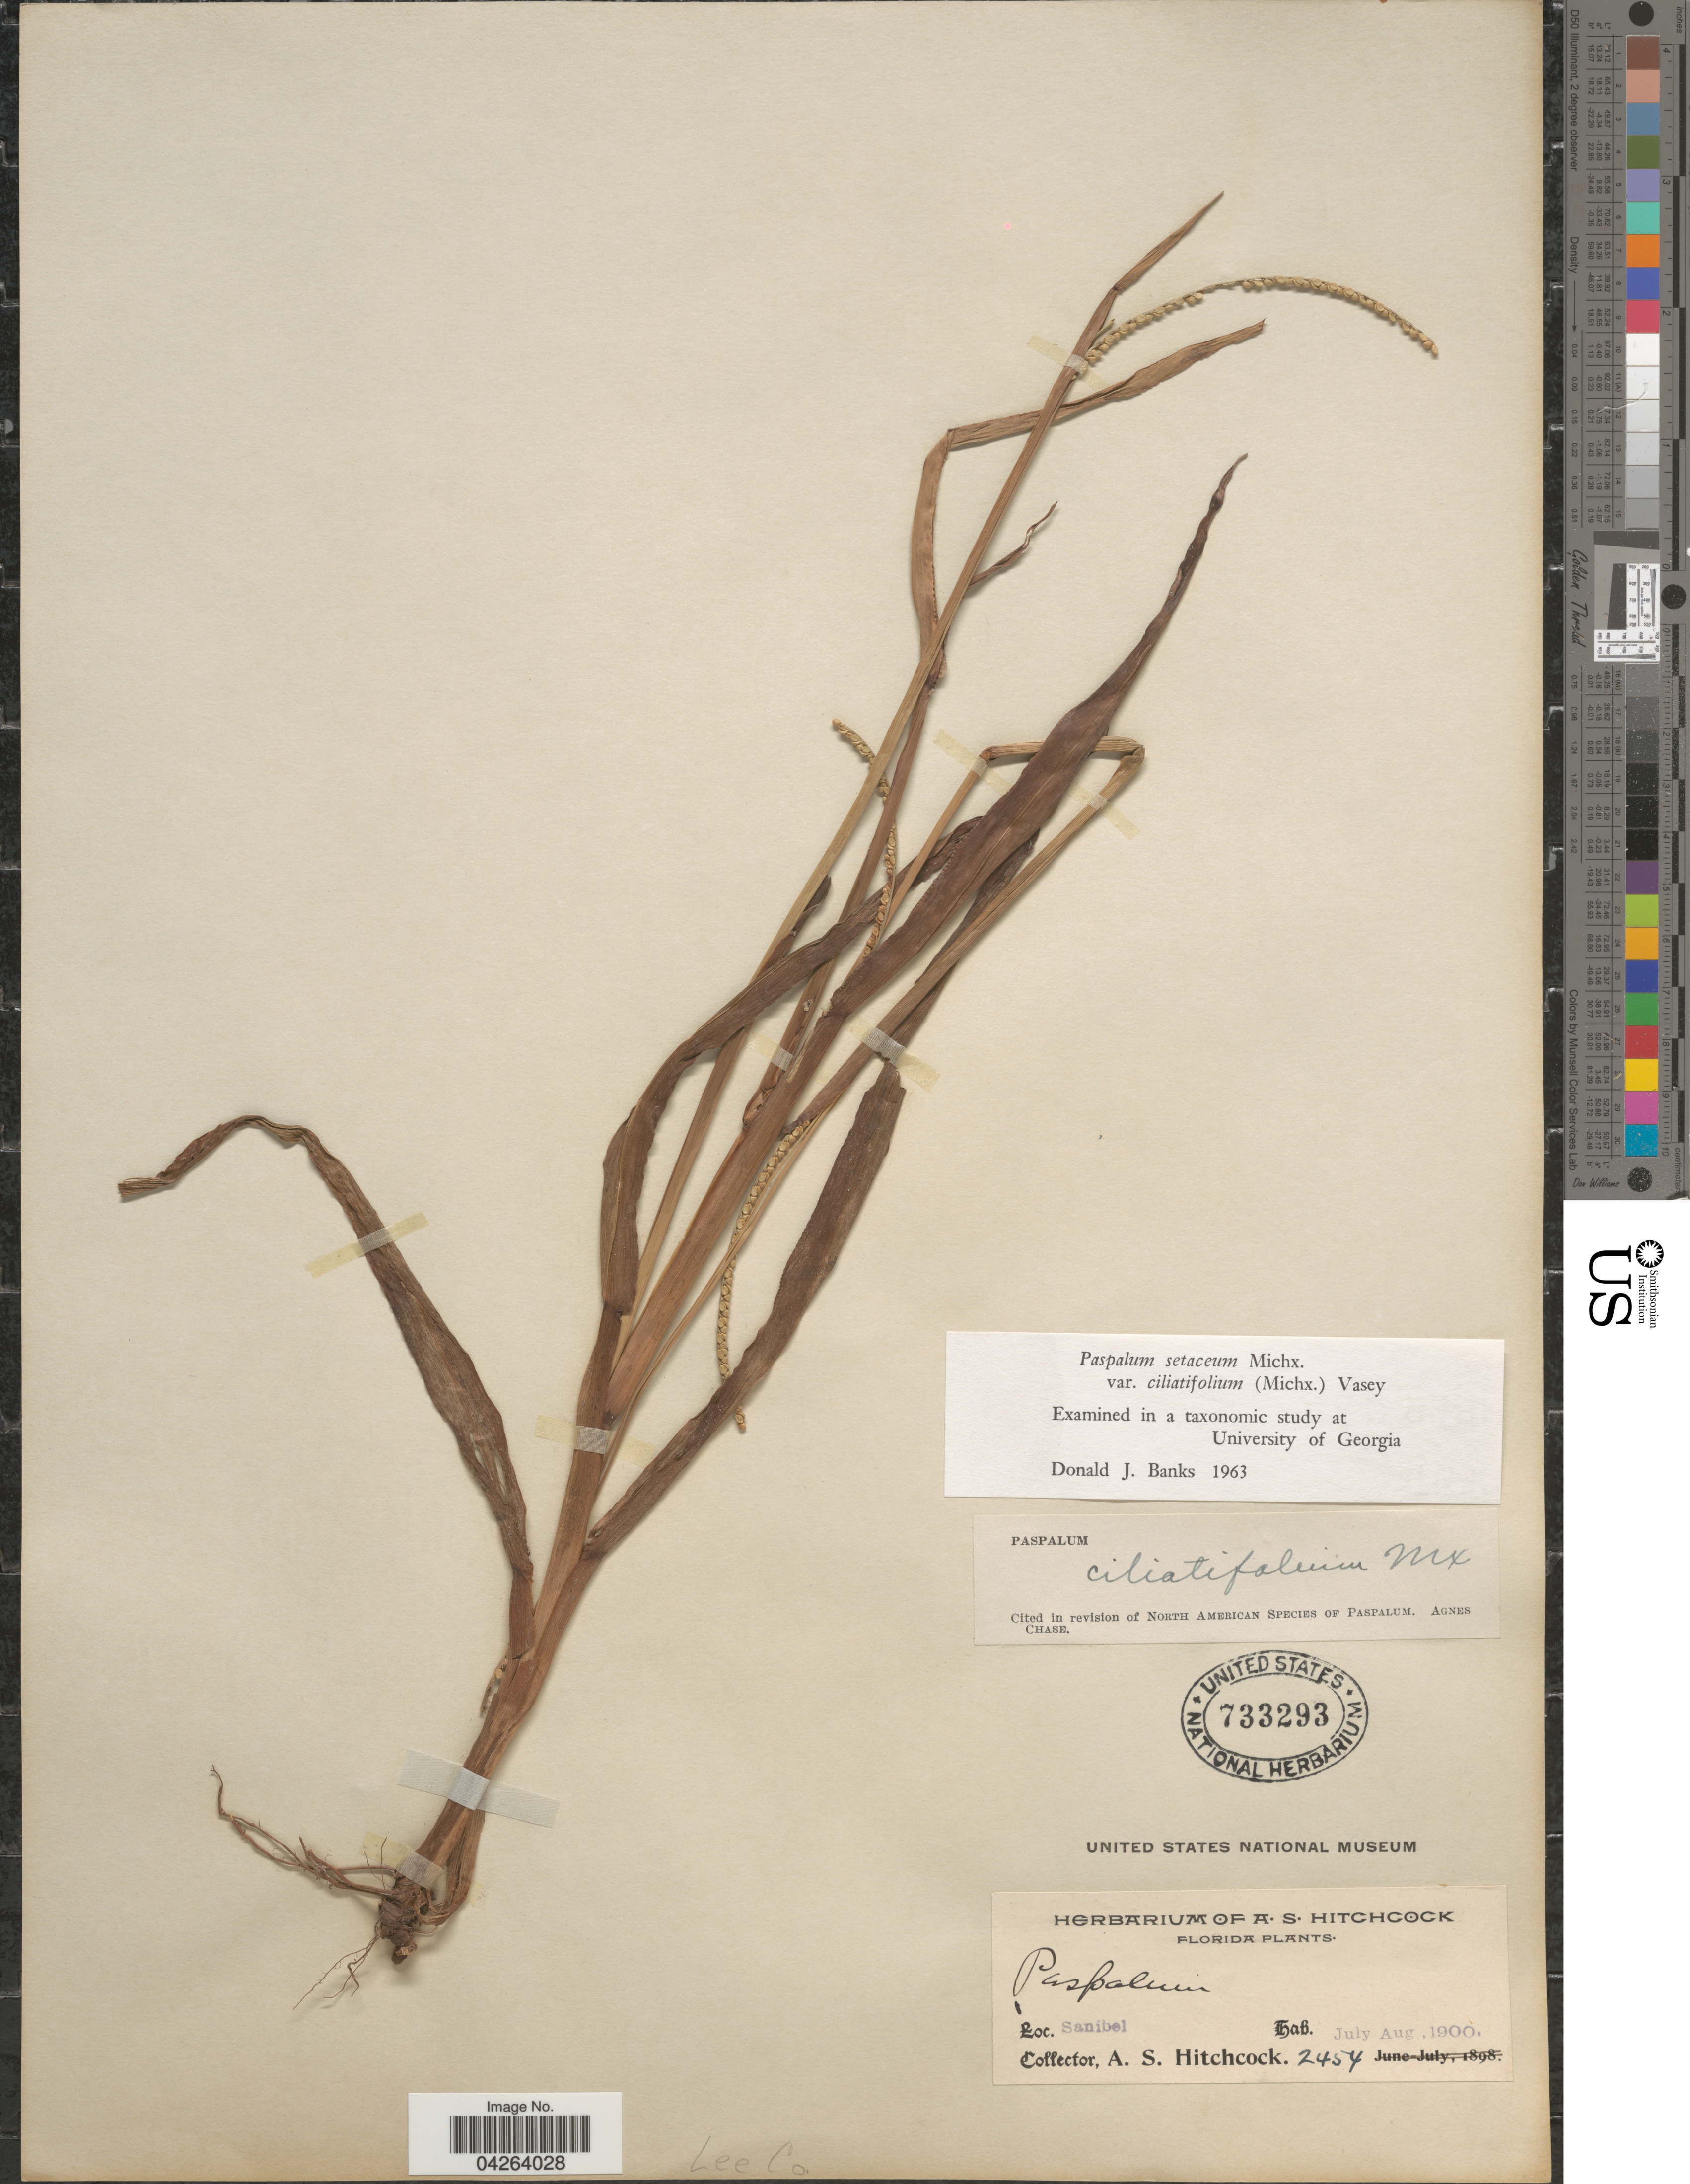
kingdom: Plantae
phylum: Tracheophyta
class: Liliopsida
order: Poales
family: Poaceae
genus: Paspalum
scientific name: Paspalum setaceum var. ciliatifolium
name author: (Michx.) Vasey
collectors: A. S. Hitchcock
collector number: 2454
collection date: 1900-07/1900-08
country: United States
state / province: Florida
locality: Sanibel. Lee Co.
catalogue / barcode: US 733293